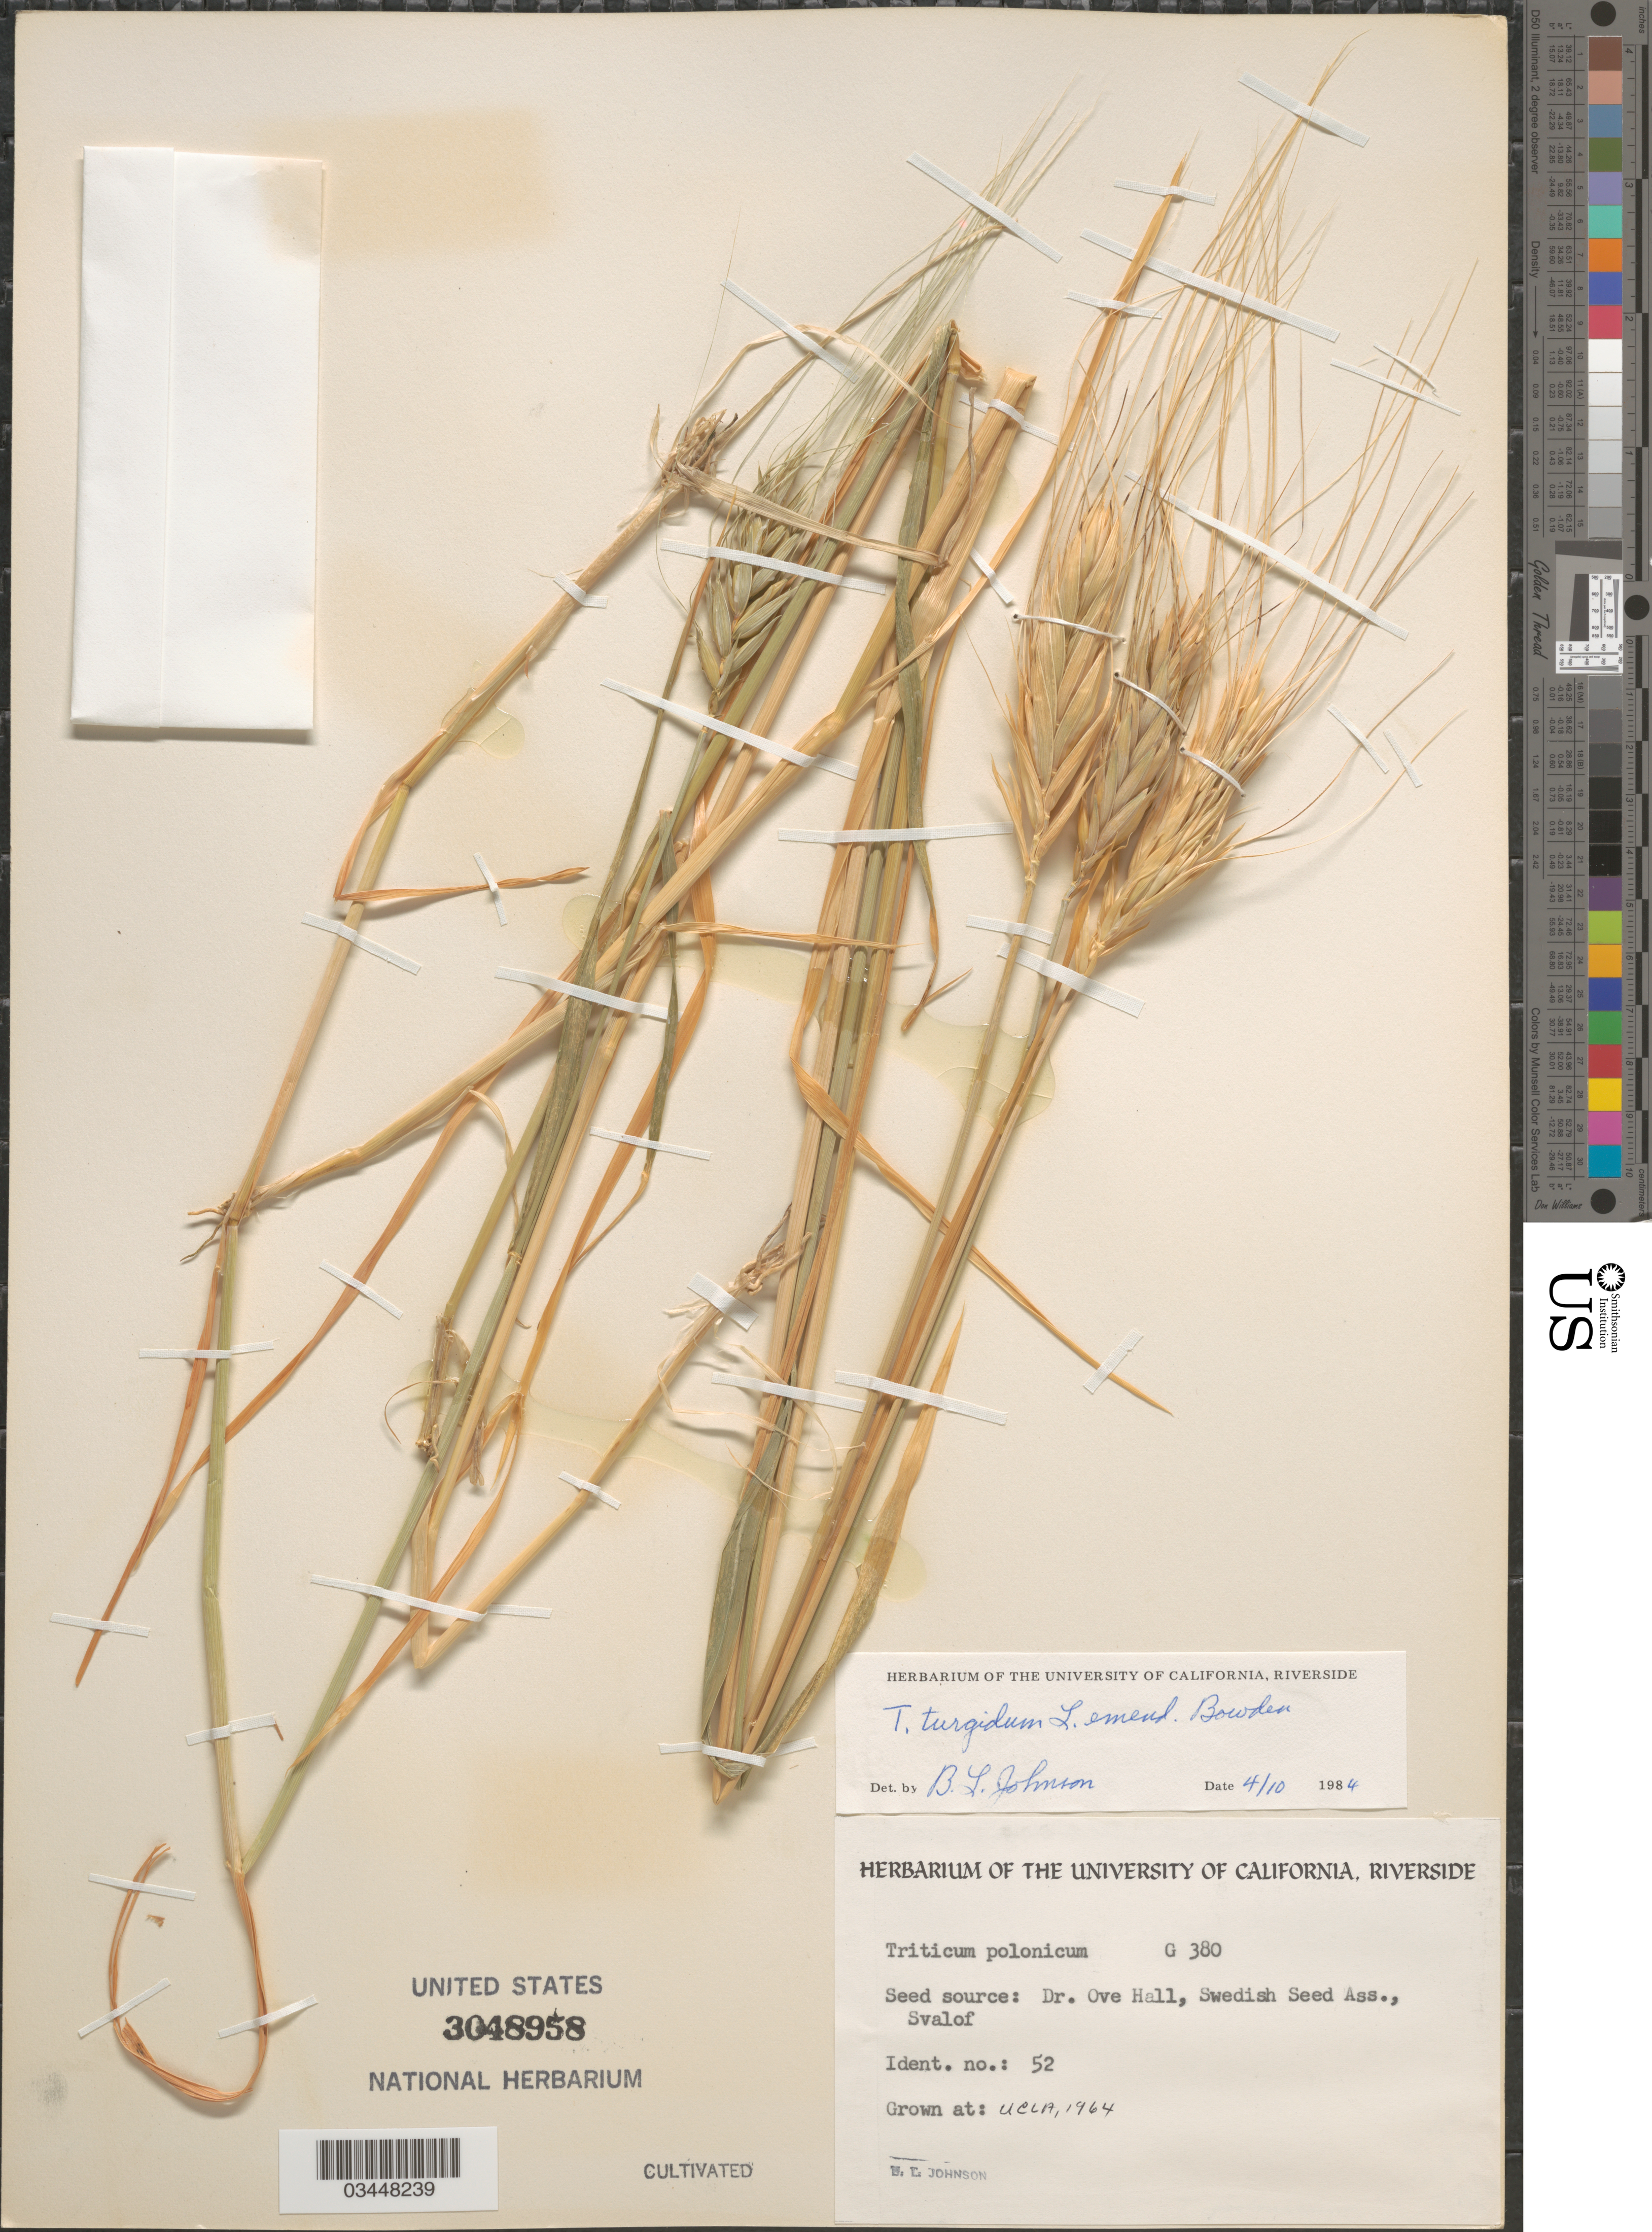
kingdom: Plantae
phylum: Tracheophyta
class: Liliopsida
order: Poales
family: Poaceae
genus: Triticum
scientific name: Triticum polonicum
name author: L.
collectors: B. Johnson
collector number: G380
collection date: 1964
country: United States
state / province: California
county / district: Los Angeles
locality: UCLA.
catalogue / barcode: US 3048958